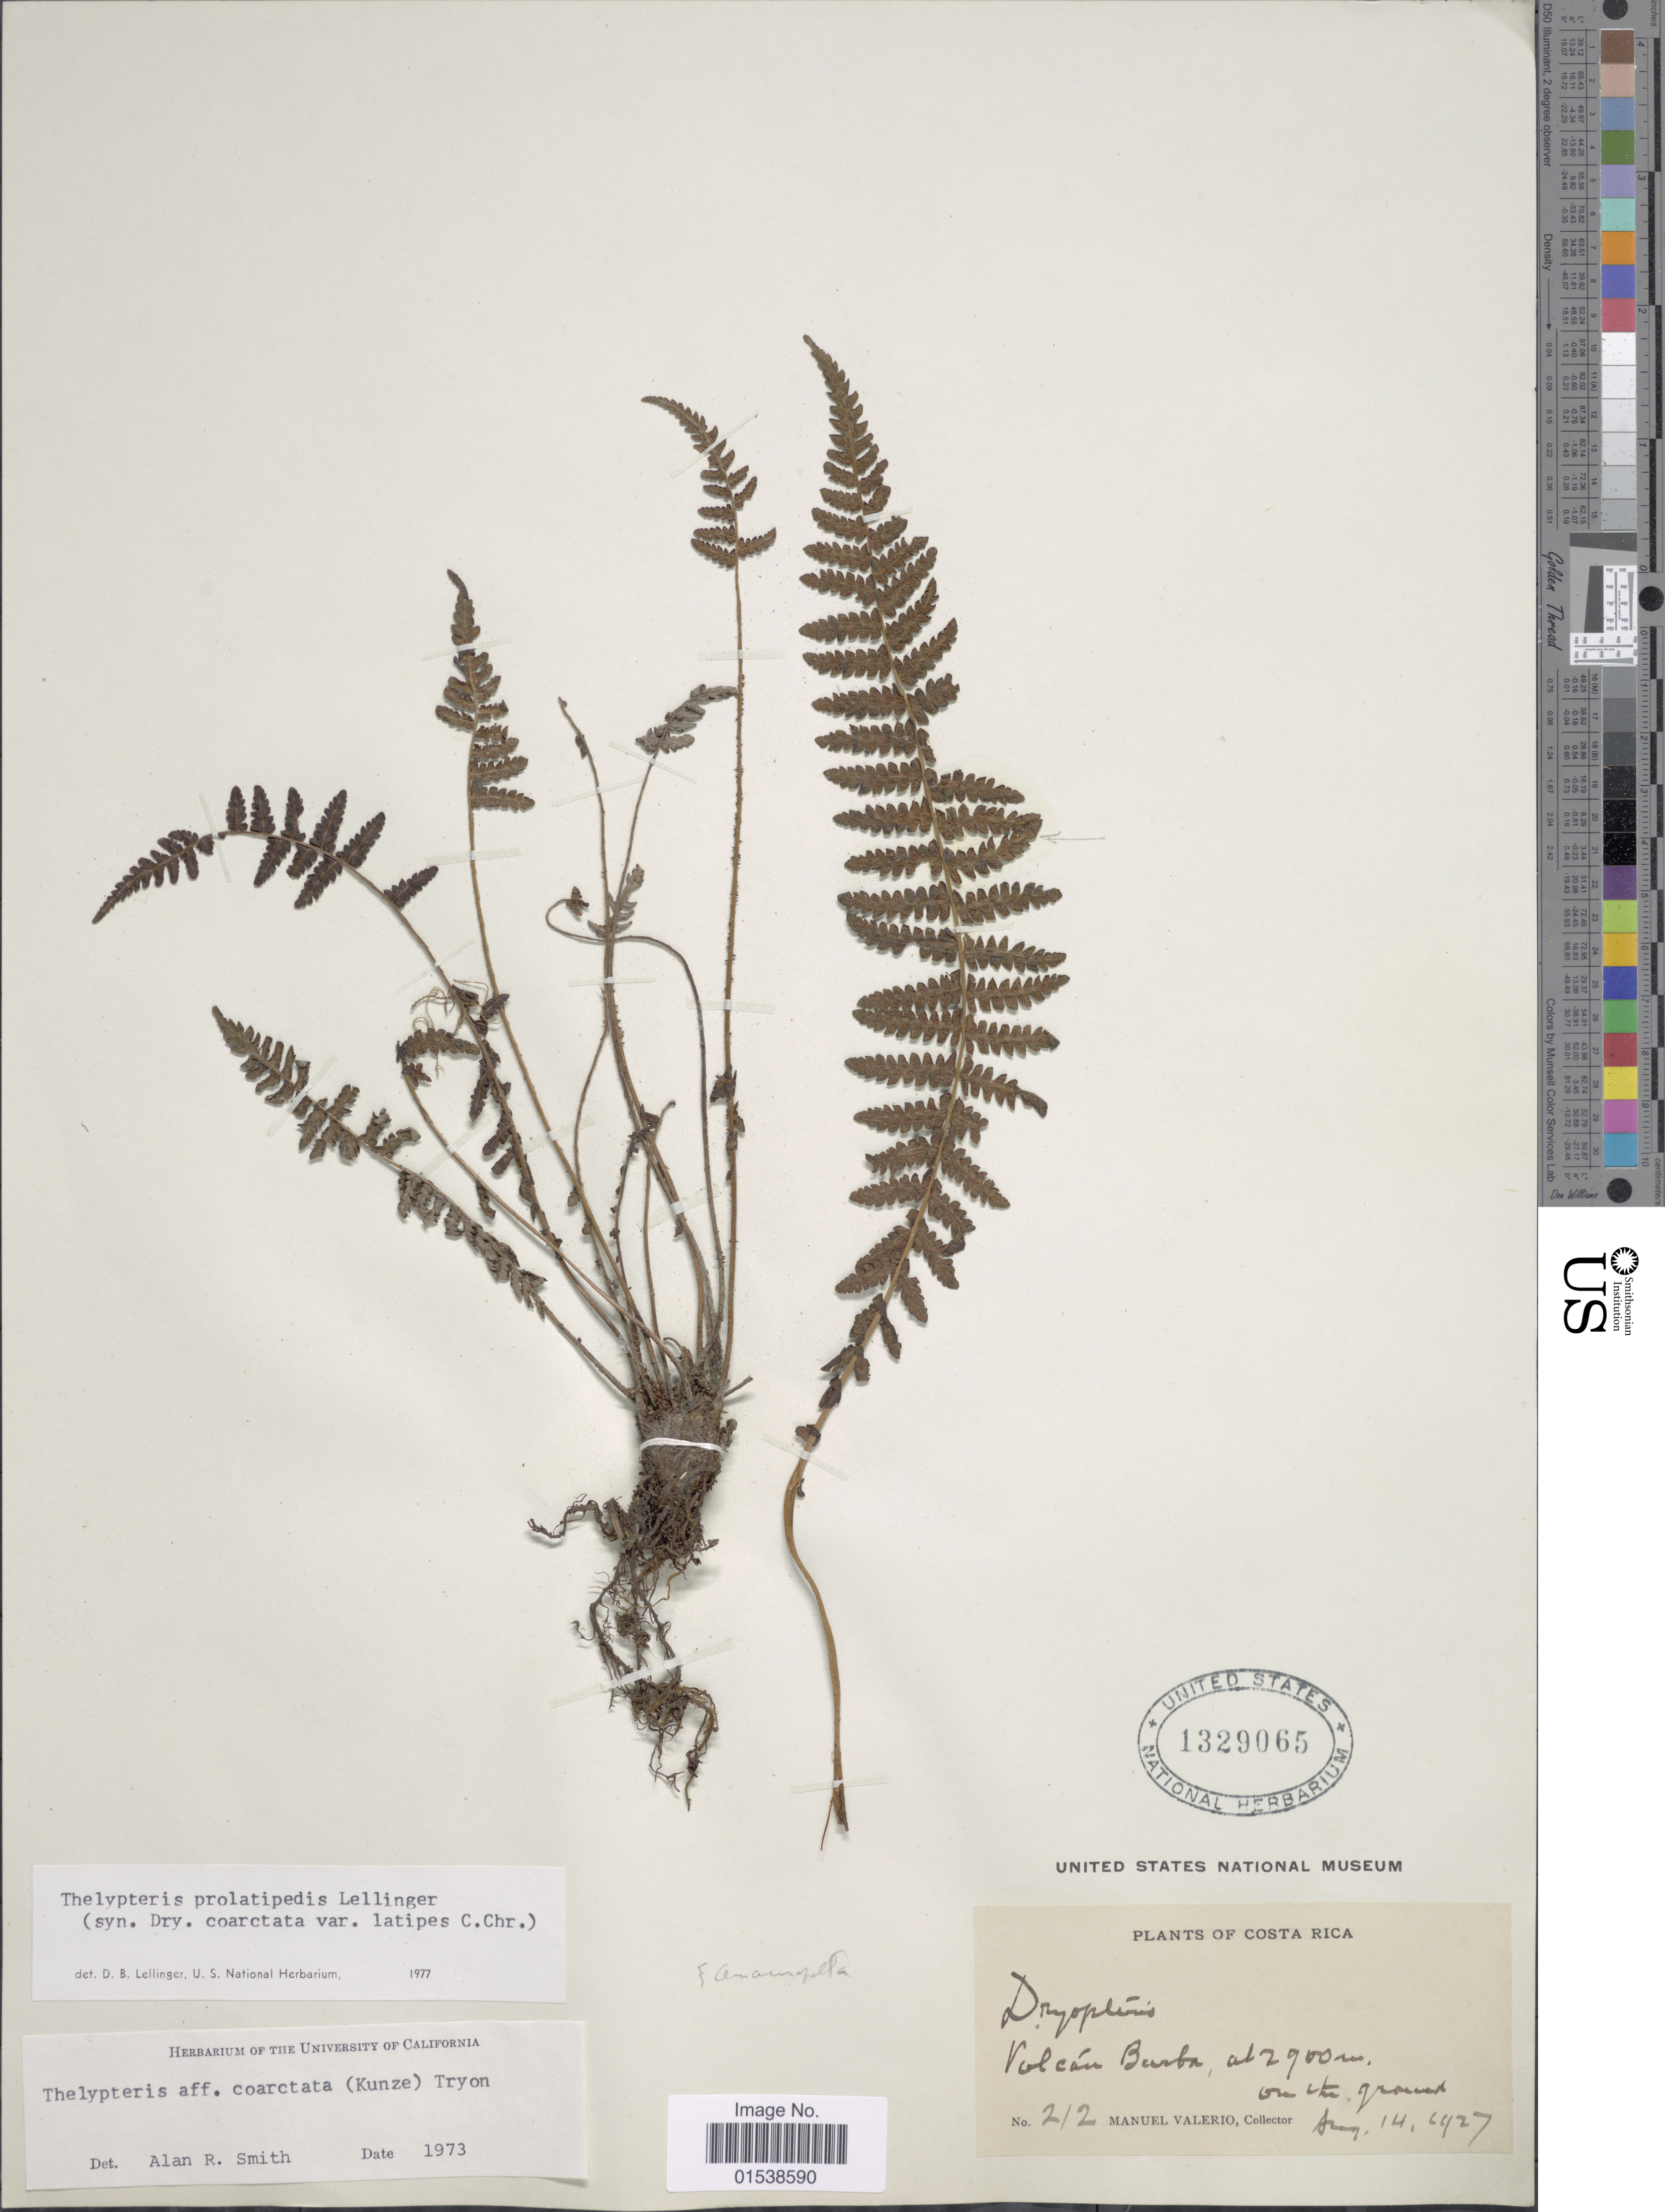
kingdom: Plantae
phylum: Tracheophyta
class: Polypodiopsida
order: Polypodiales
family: Thelypteridaceae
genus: Amauropelta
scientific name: Amauropelta prolatipedis (Lellinger) comb. nov., ined 2015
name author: (Lellinger)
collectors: M. Valerio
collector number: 212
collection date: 1927-08-14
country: Costa Rica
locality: Volcan Barva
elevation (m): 2900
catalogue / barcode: US 1329065